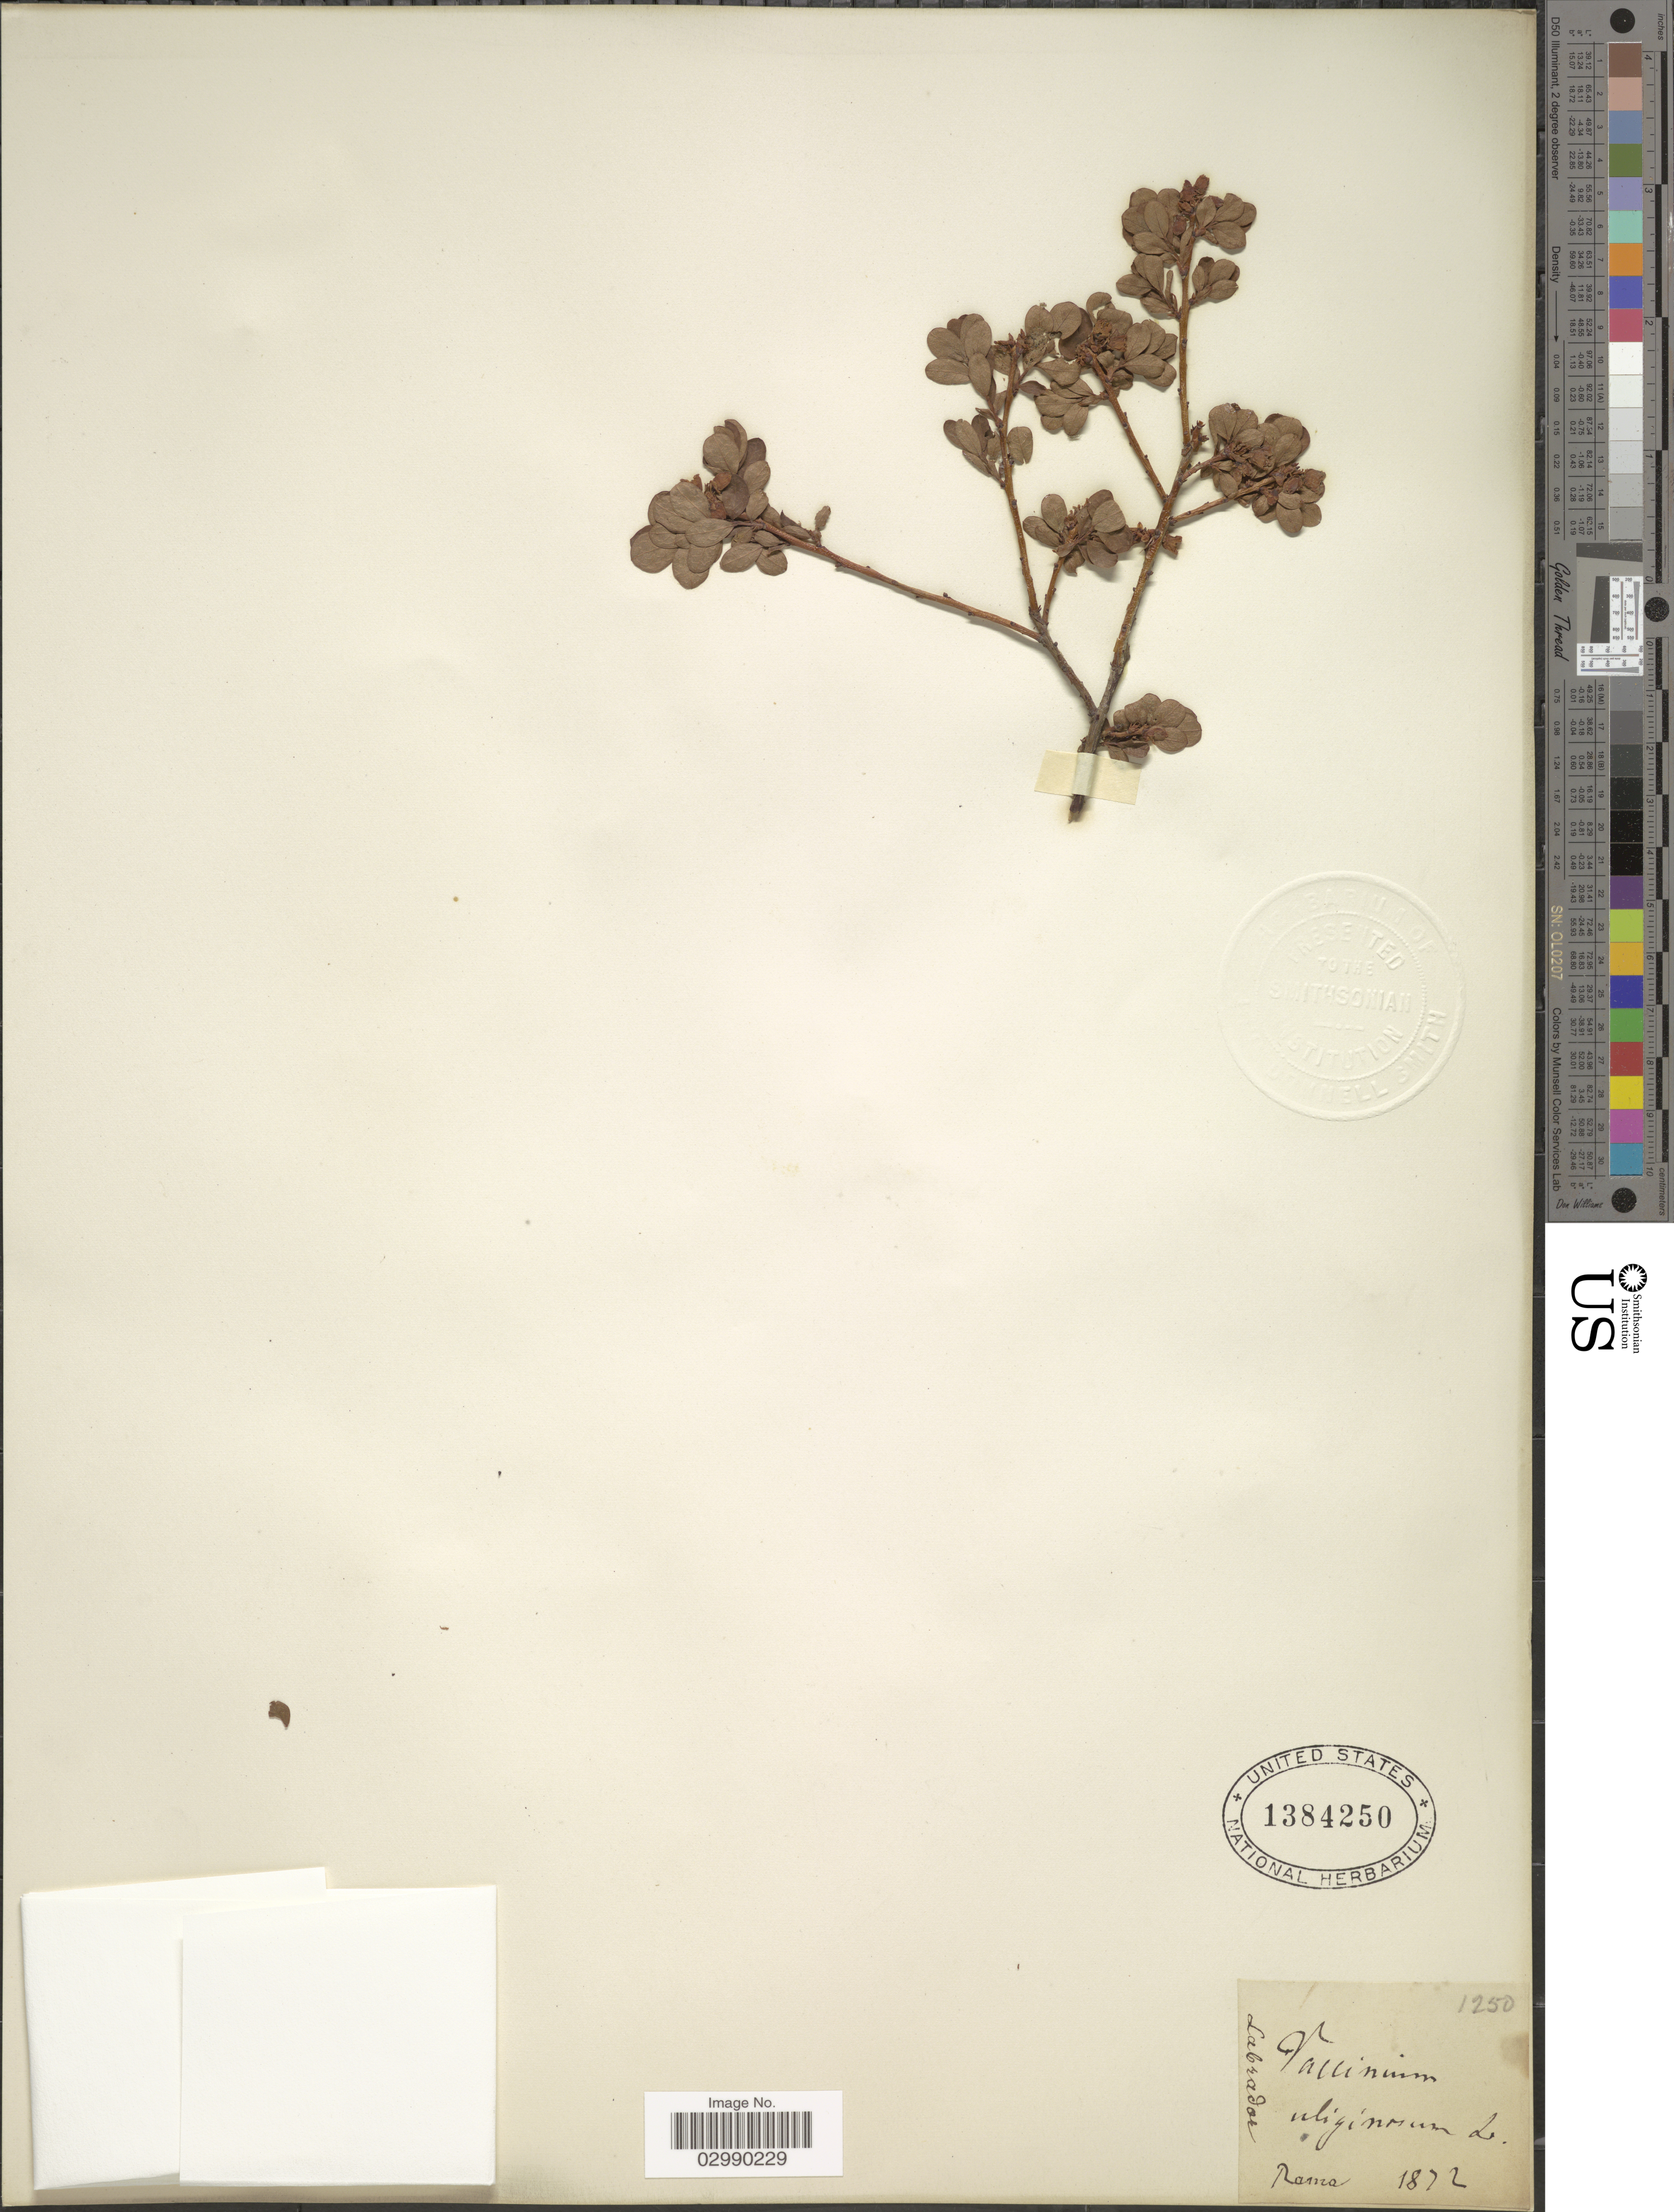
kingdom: Plantae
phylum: Tracheophyta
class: Magnoliopsida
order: Ericales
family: Ericaceae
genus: Vaccinium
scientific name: Vaccinium uliginosum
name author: L.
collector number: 1250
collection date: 1872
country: Canada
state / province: Newfoundland and Labrador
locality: Labrador, Rama [Ramah]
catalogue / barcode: US 1384250